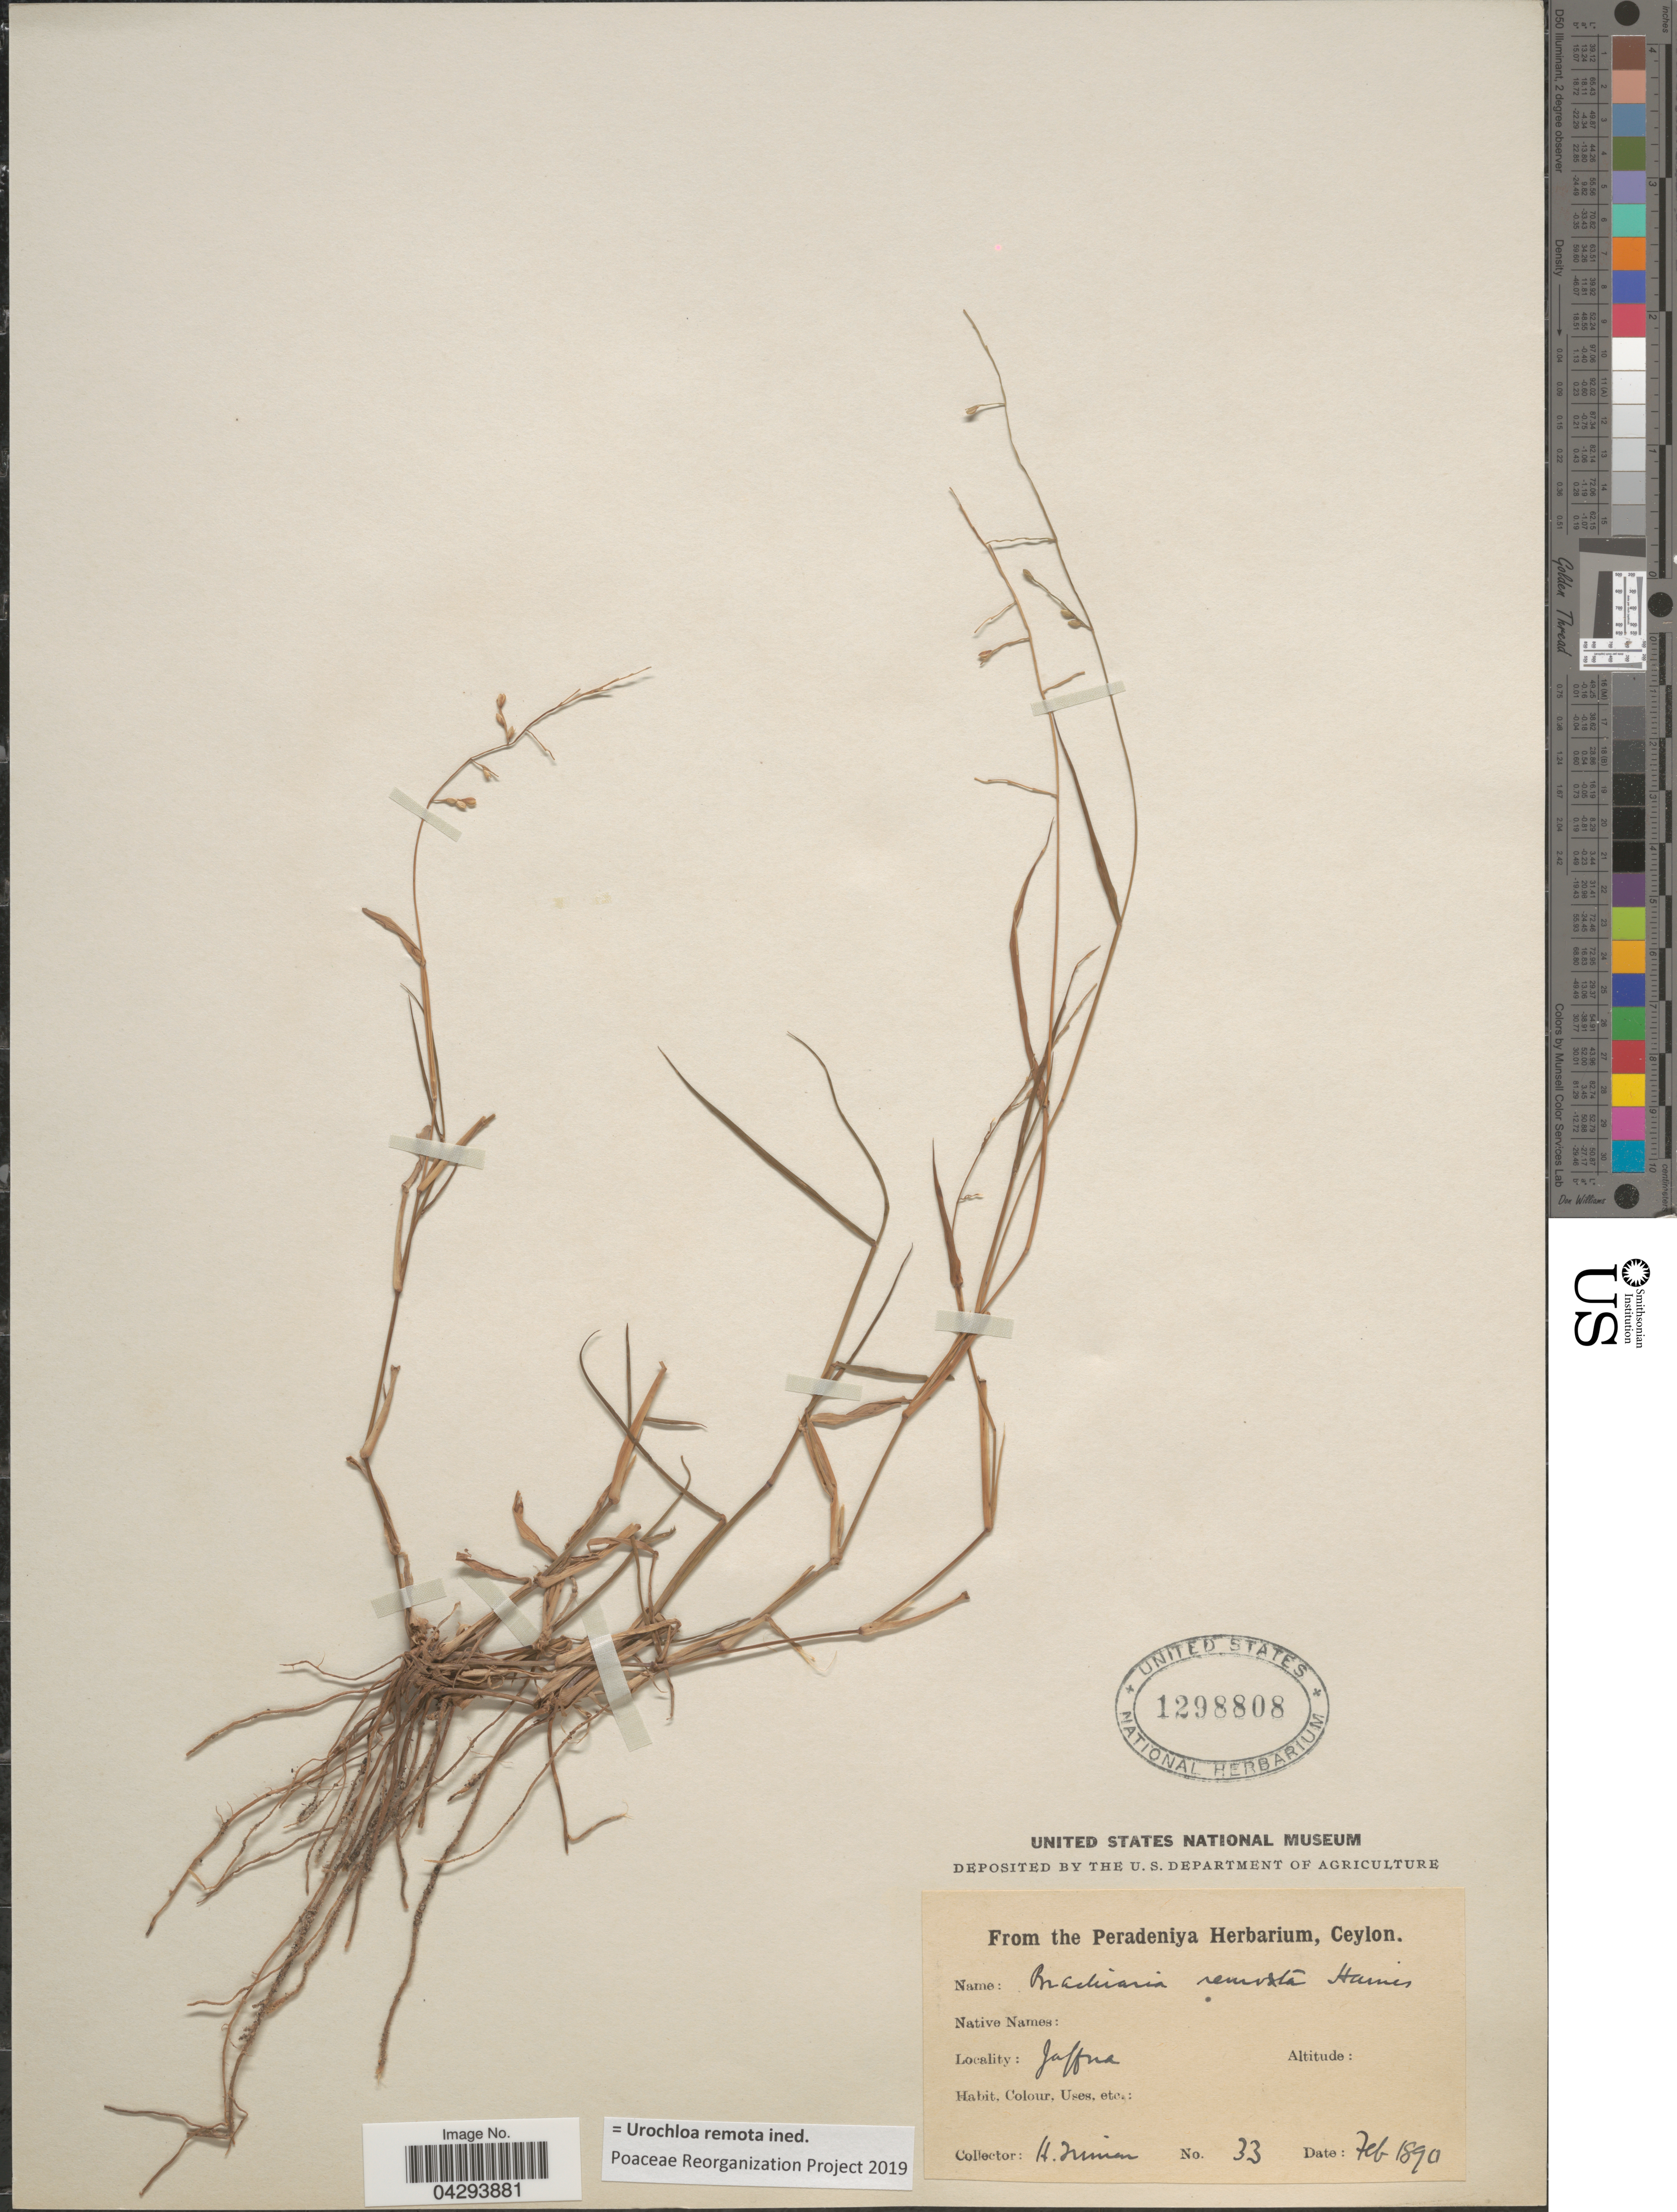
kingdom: Plantae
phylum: Tracheophyta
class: Liliopsida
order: Poales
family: Poaceae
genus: Urochloa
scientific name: Urochloa remota ined.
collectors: H. Juiman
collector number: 33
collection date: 1890-02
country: Sri Lanka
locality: Jaffne.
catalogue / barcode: US 1298808